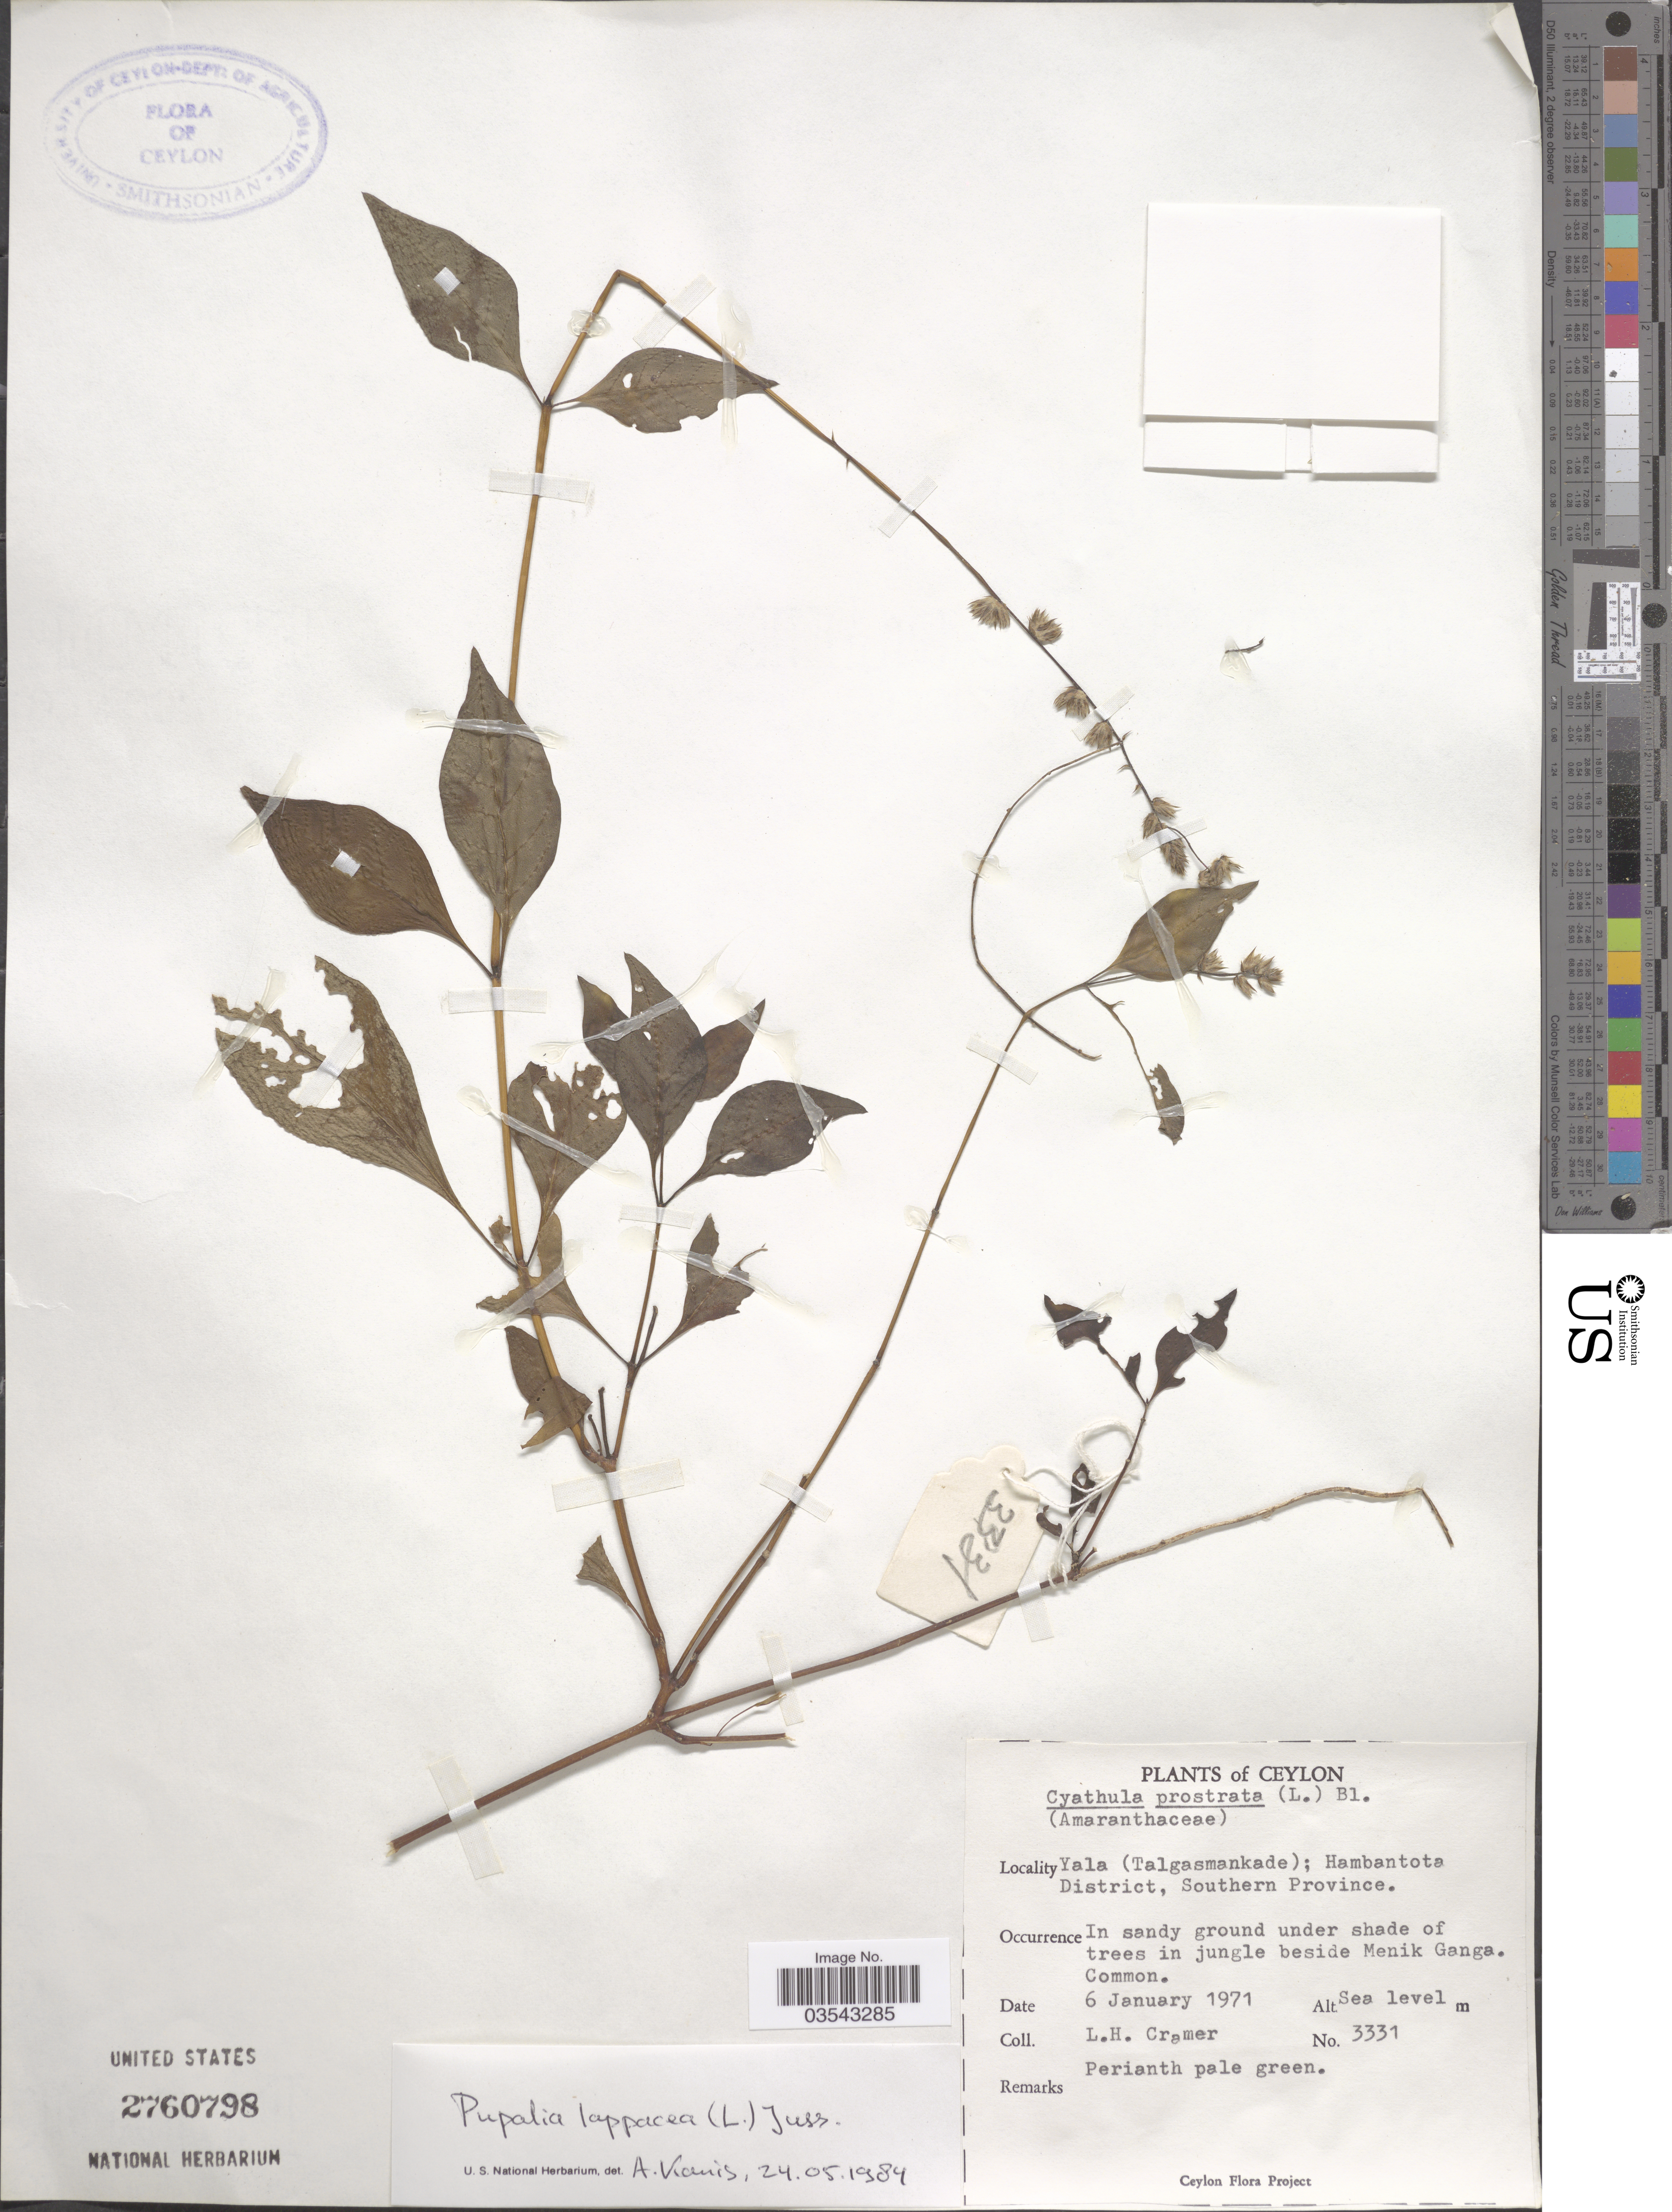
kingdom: Plantae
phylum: Tracheophyta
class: Magnoliopsida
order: Caryophyllales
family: Amaranthaceae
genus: Pupalia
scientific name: Pupalia lappacea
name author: (L.) A. Juss.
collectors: L. H. Cramer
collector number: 3331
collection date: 1971-01-06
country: Sri Lanka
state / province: Southern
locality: Ceylon. Yala (Talgasmankade); Hambantota District. In jungle beside Menik Ganga.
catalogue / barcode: US 2760798